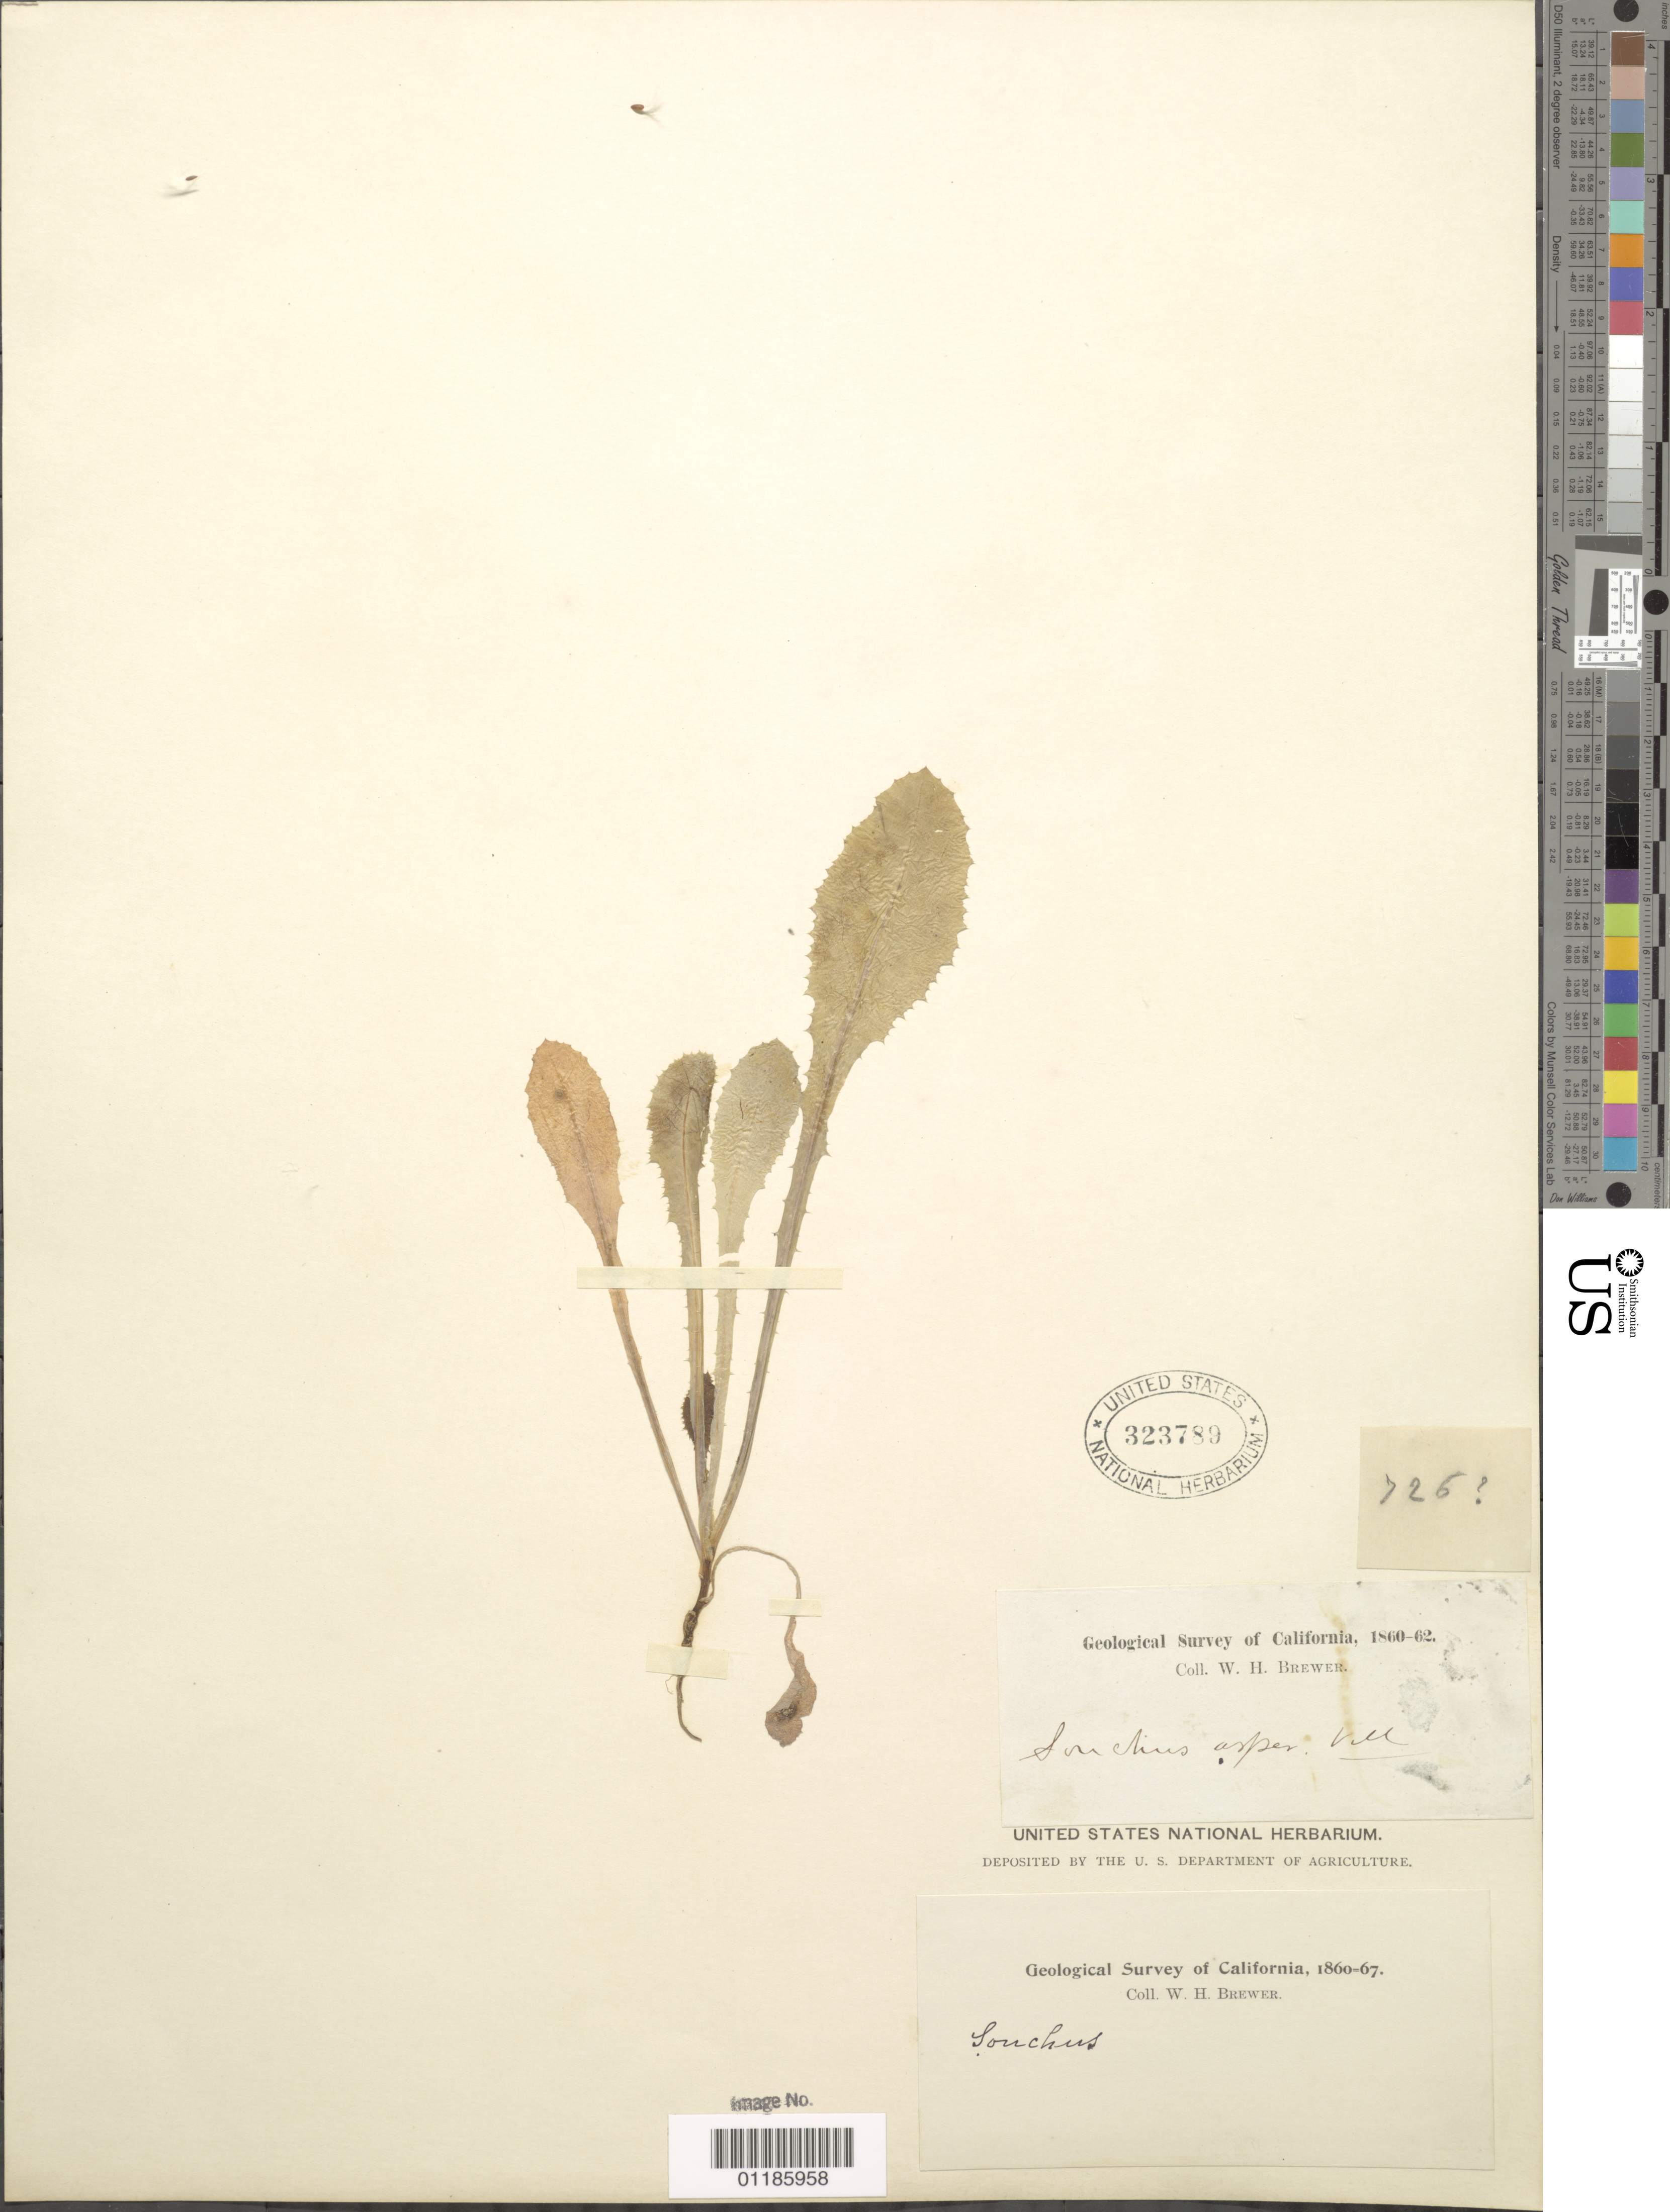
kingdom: Plantae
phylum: Tracheophyta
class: Magnoliopsida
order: Asterales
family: Asteraceae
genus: Sonchus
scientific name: Sonchus asper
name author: (L.) Hill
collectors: W. H. Brewer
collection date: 1860/1867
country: United States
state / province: California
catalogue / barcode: US 323789